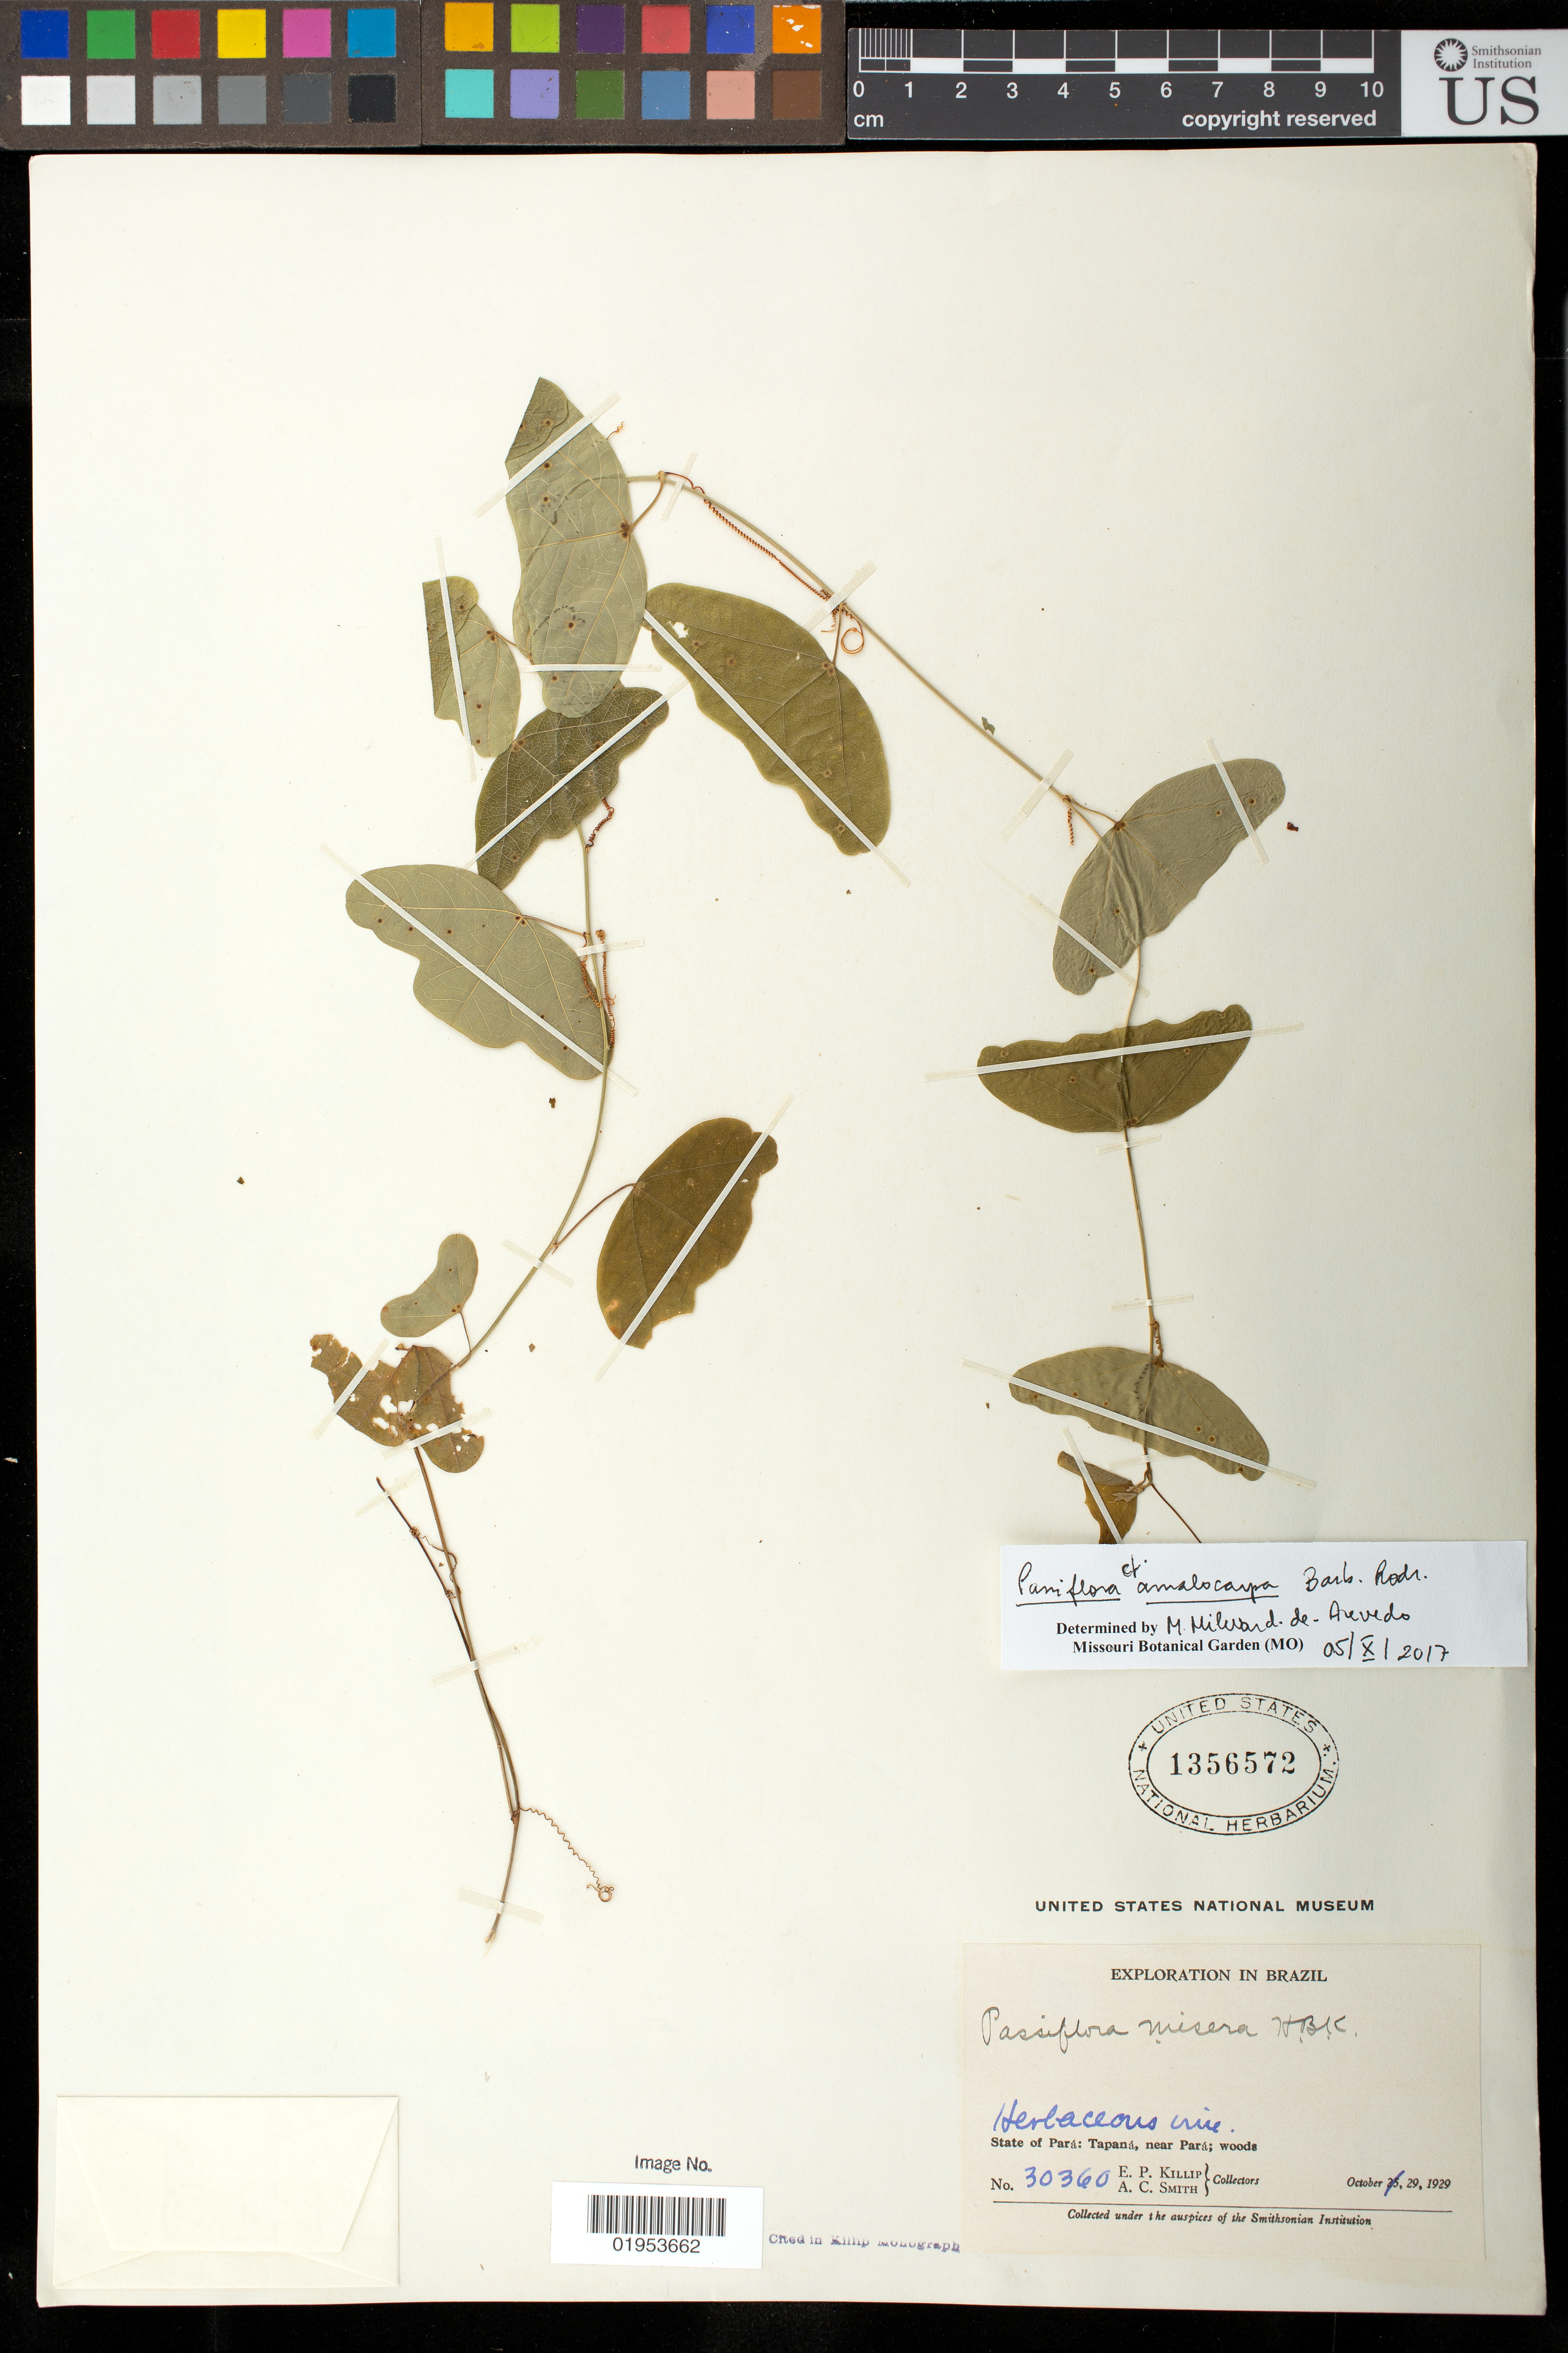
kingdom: Plantae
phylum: Tracheophyta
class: Magnoliopsida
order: Malpighiales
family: Passifloraceae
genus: Passiflora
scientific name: Passiflora amalocarpa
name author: Barb. Rodr.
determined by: Azevedo, M. A. Milward de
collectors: E. P. Killip & A. C. Smith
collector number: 30360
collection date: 1929-10-29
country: Brazil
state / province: Pará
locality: Tapaná, near Pará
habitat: Woods.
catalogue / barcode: US 1356572